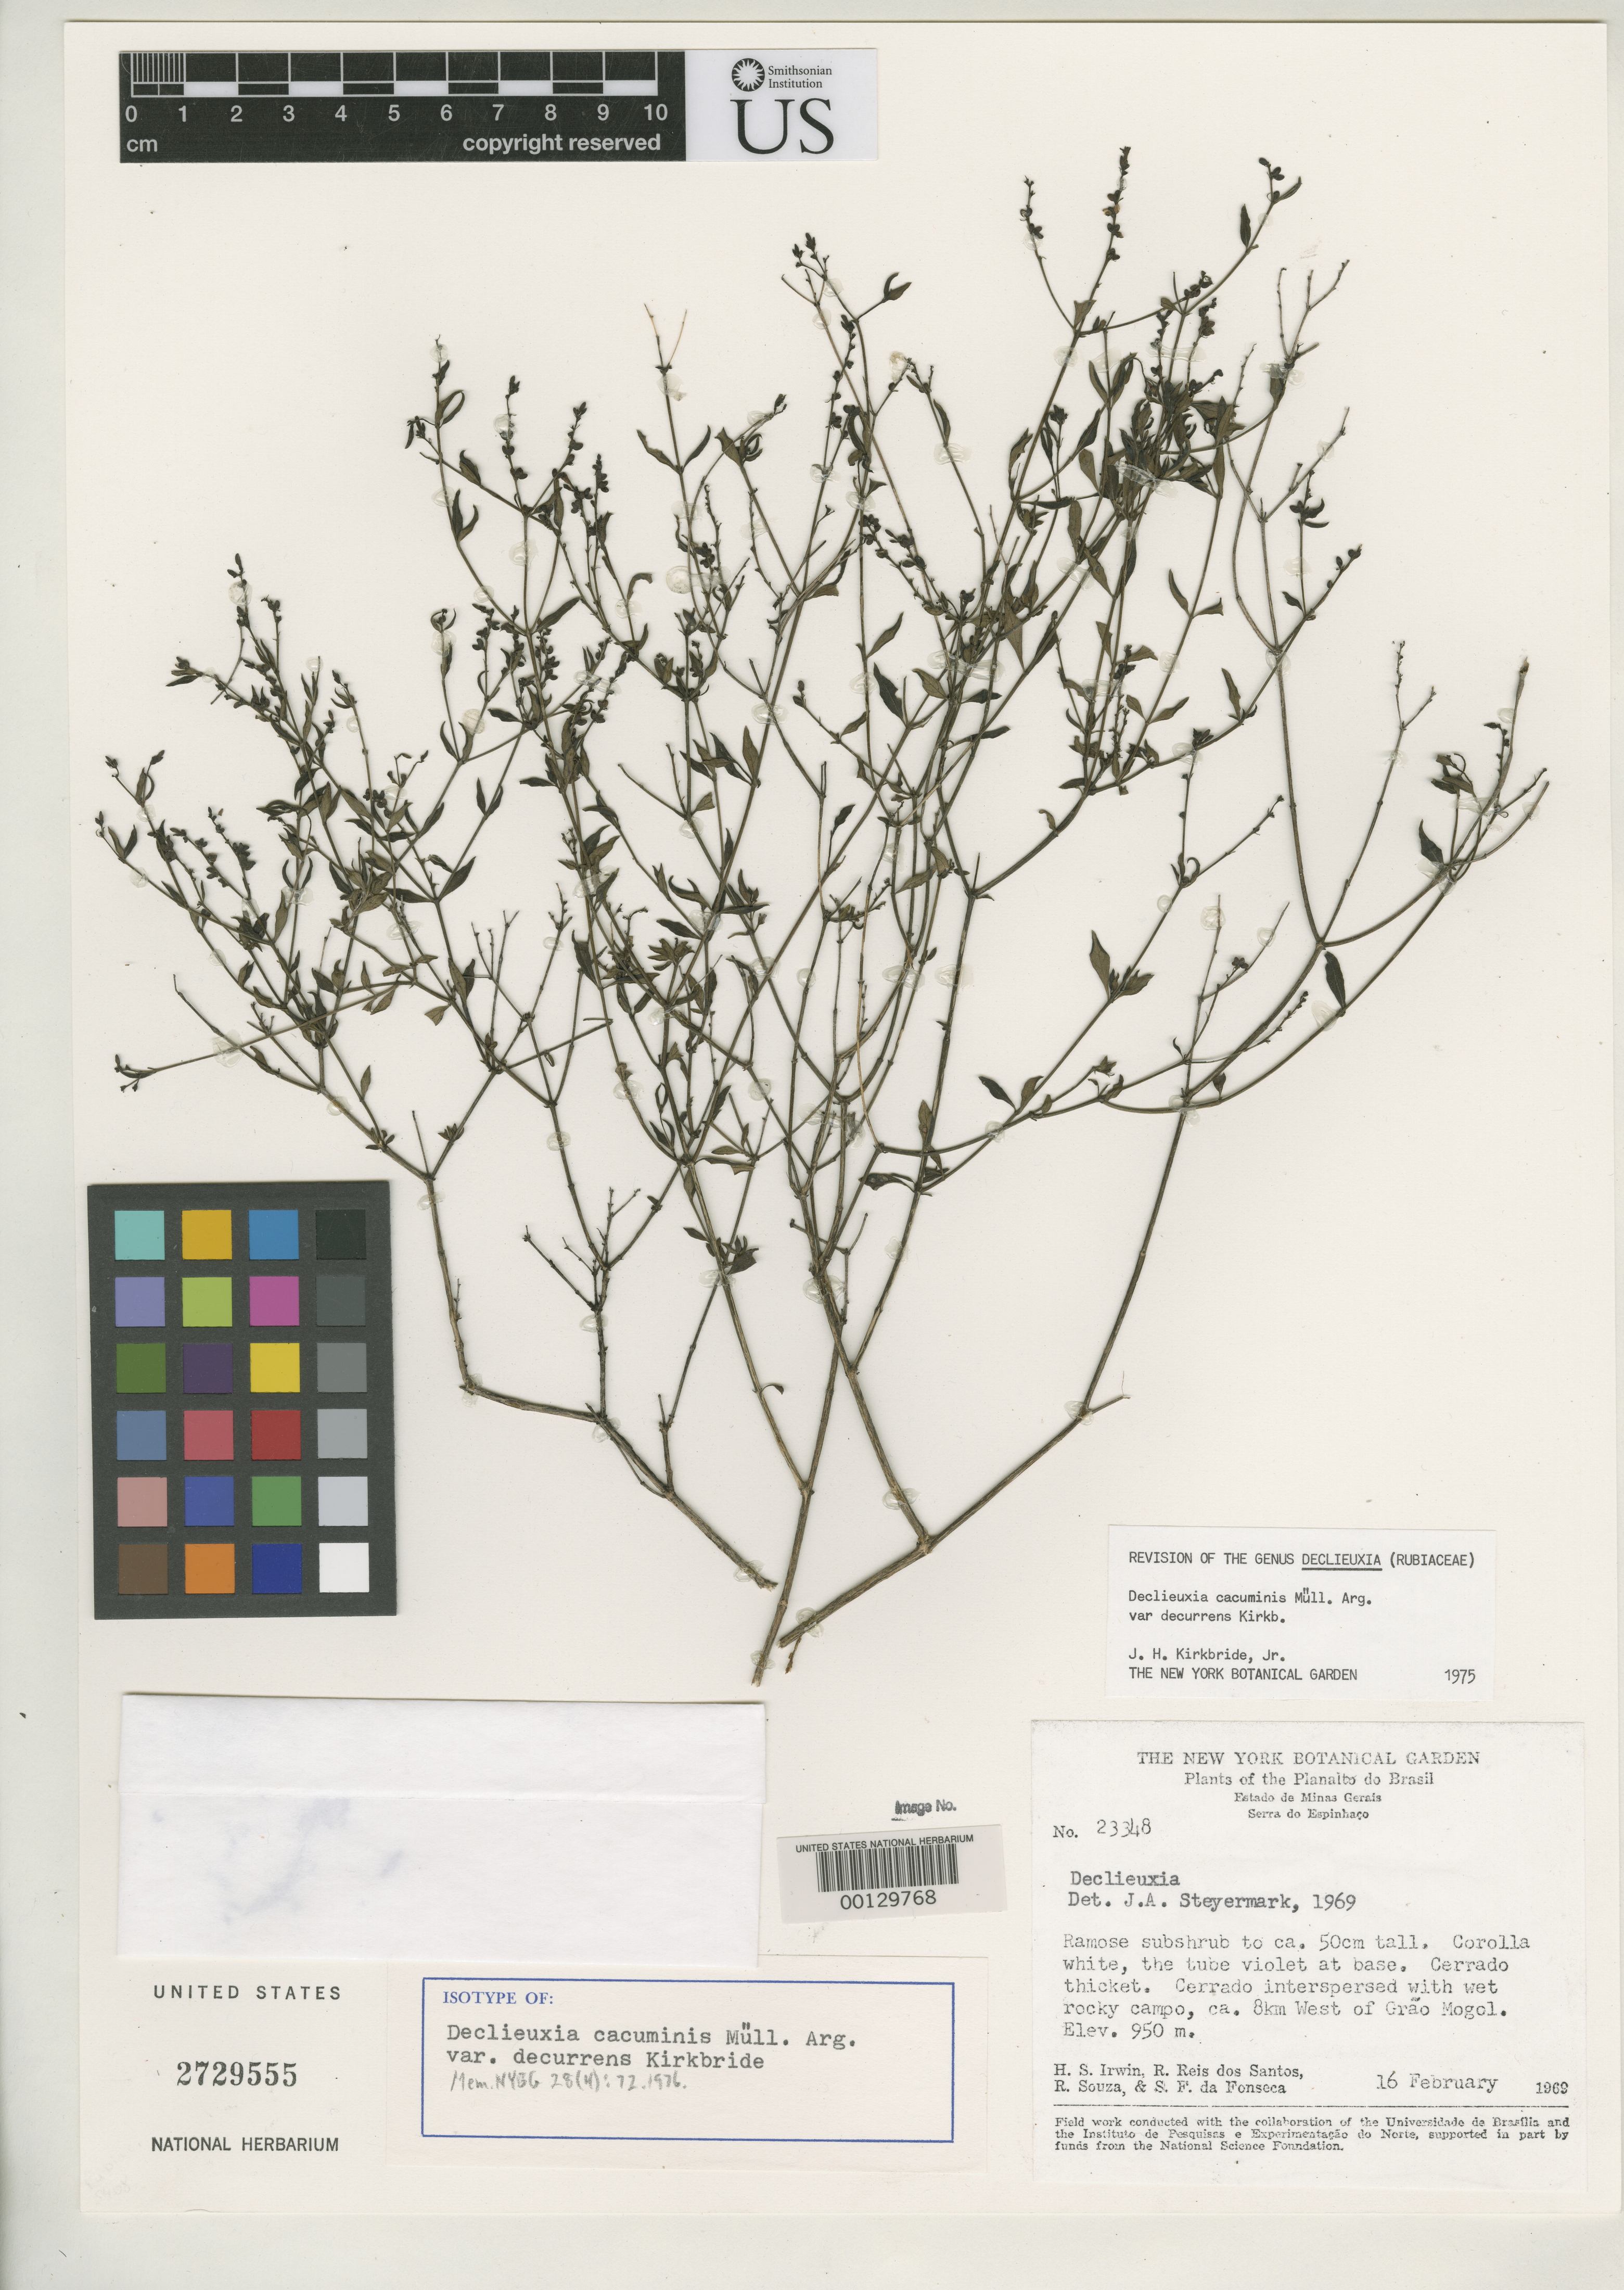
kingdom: Plantae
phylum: Tracheophyta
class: Magnoliopsida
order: Gentianales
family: Rubiaceae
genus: Declieuxia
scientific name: Declieuxia cacuminis var. decurrens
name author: J.H. Kirkbr.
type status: Isotype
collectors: H. Irwin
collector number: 23348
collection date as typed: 16 Feb 1969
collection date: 1969-02-16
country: Brazil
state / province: Minas Gerais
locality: Serra do Espinhaco, 8 km. W of Grao Mogol.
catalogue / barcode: US 2729555